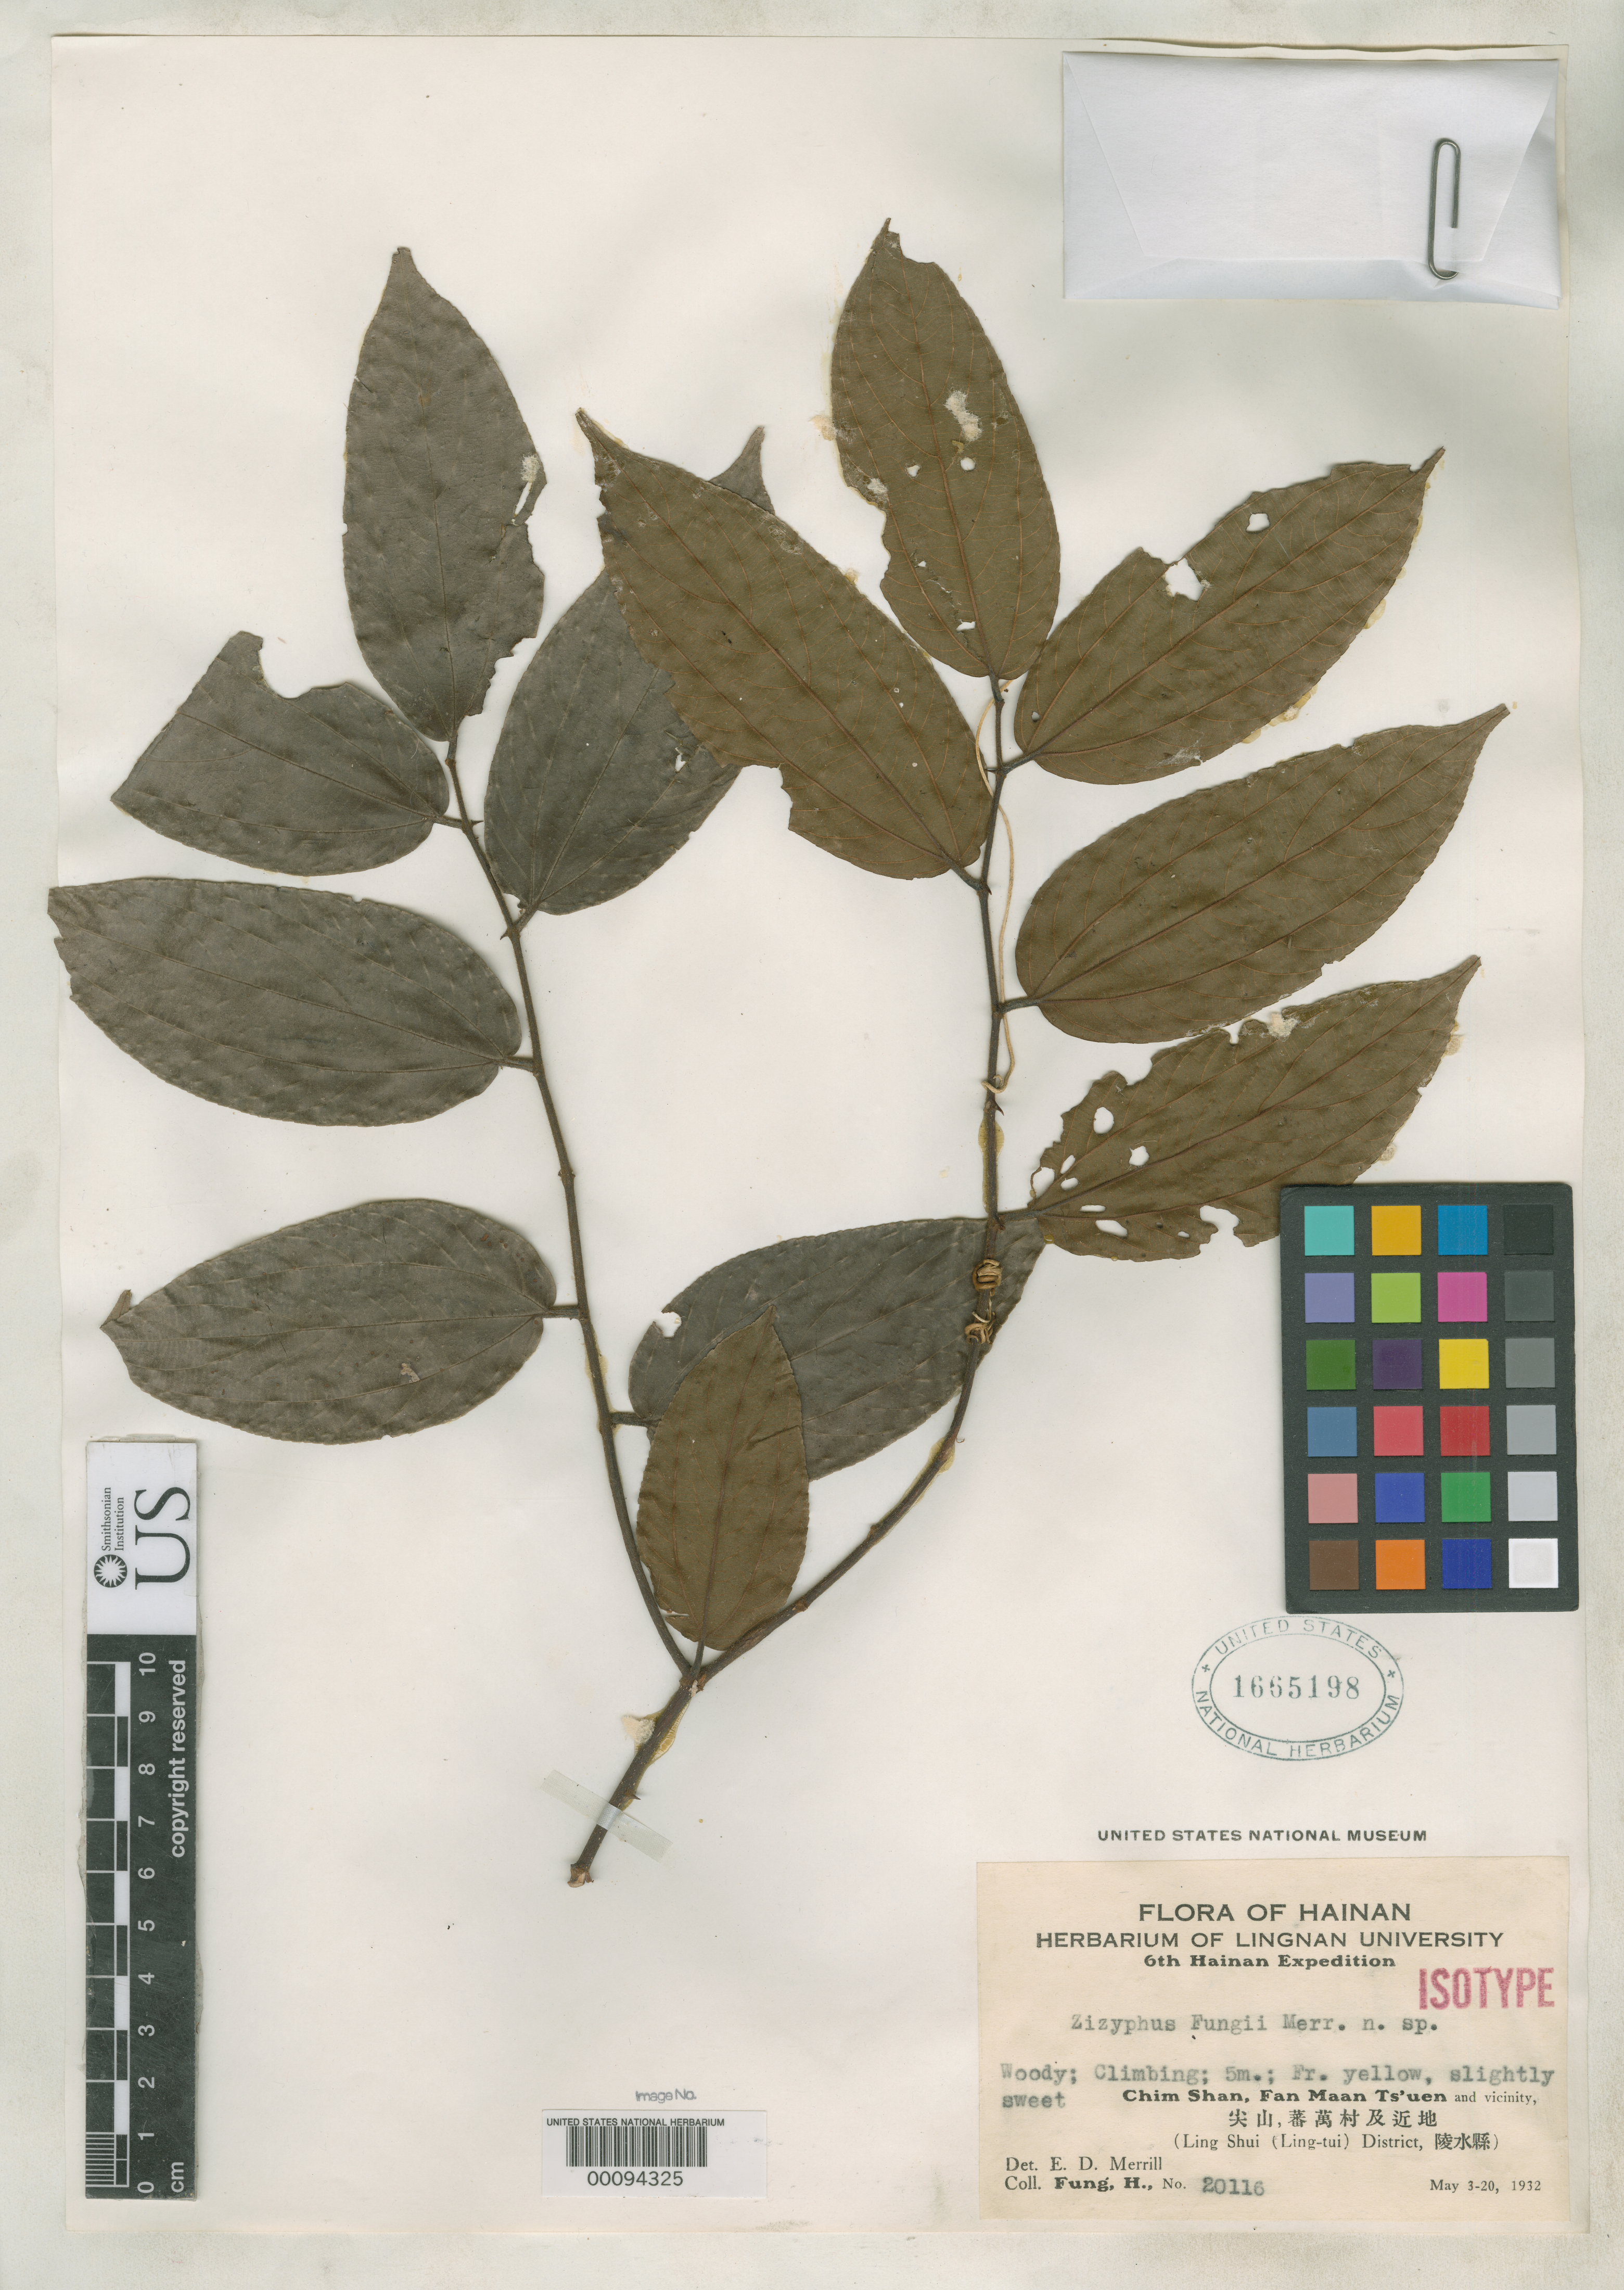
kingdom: Plantae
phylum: Tracheophyta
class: Magnoliopsida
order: Rosales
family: Rhamnaceae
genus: Ziziphus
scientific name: Ziziphus fungii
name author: Merr.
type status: Isotype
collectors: H. L. Fung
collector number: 20116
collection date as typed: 03 May 1932 to 20 May 1932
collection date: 1932-05-03/1932-05-20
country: China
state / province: Hainan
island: Hainan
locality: Lingshui Dist., Chimshan, Fanmaan Ts'uen and vicinity.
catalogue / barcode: US 1665198